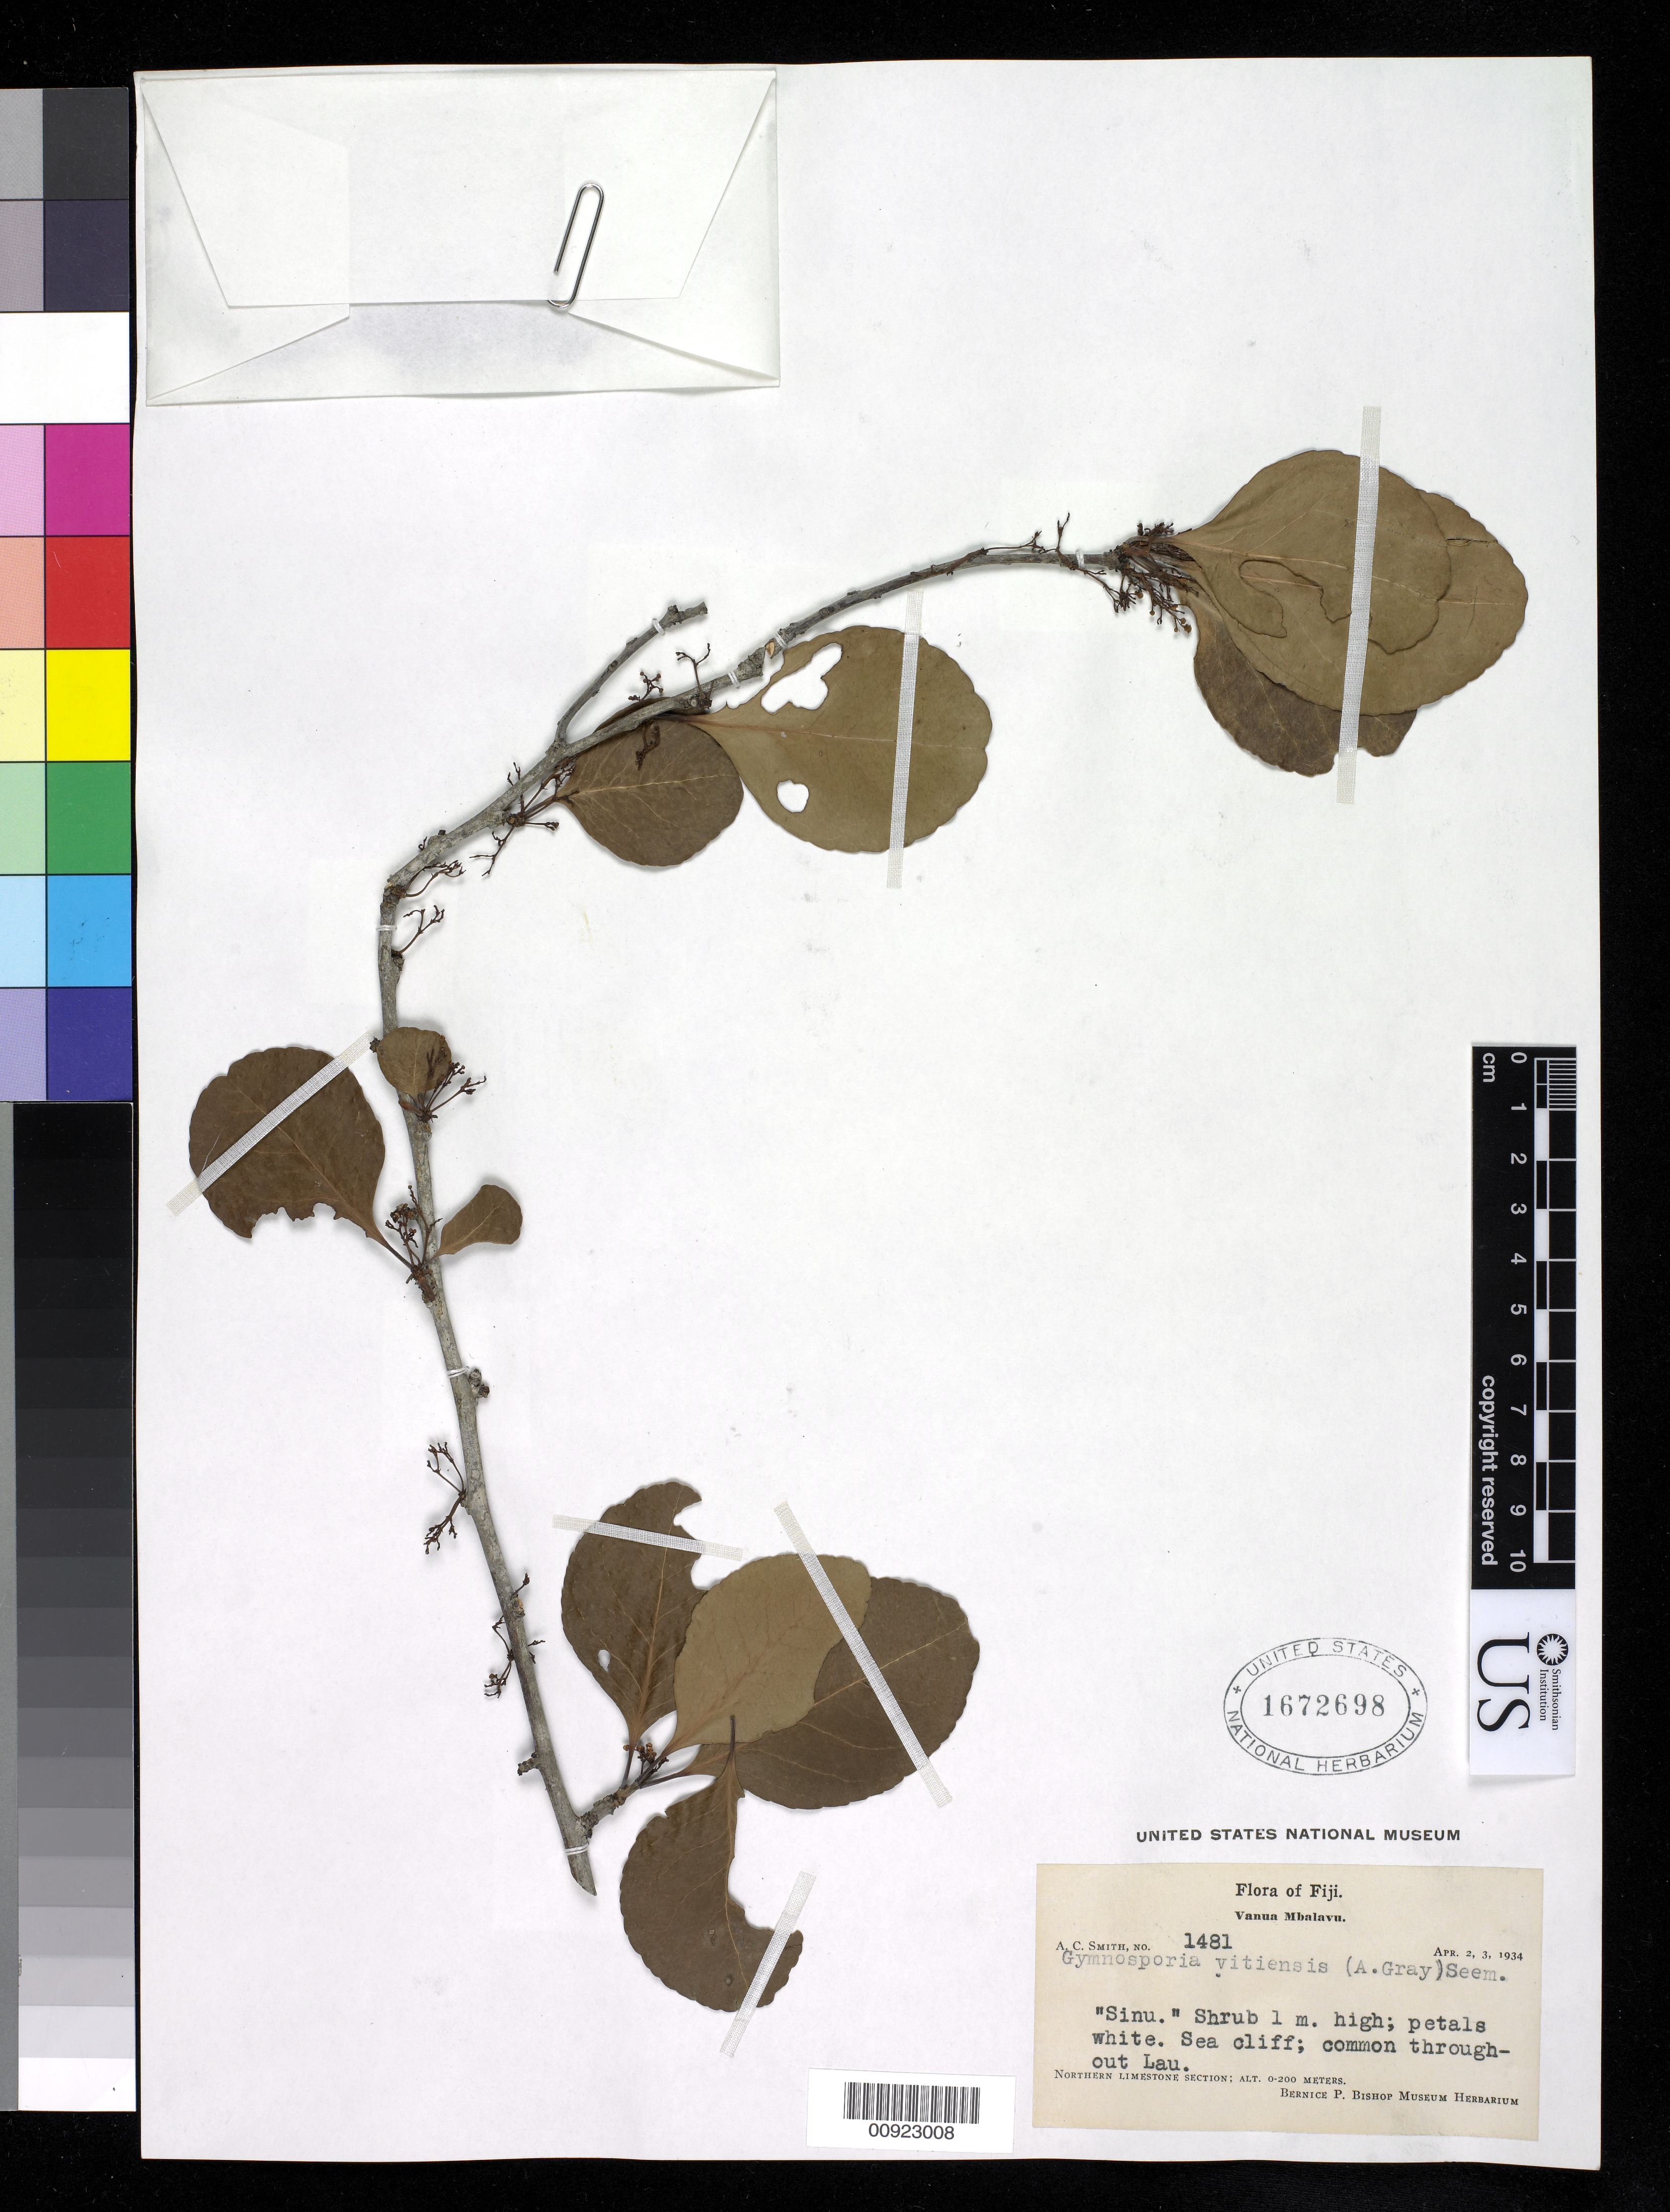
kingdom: Plantae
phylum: Tracheophyta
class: Magnoliopsida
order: Celastrales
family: Celastraceae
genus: Gymnosporia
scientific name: Gymnosporia vitiensis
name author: Seem.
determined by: Wagner, W. L., (BOT), Smithsonian Institution - National Museum of Natural History (UNITED STATES)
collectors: C. A. Smith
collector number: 1481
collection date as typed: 02 Apr 1934 to 03 Apr 1934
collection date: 1934-04-02/1934-04-03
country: Fiji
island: Vanua Balavu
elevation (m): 0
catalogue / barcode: US 1672698